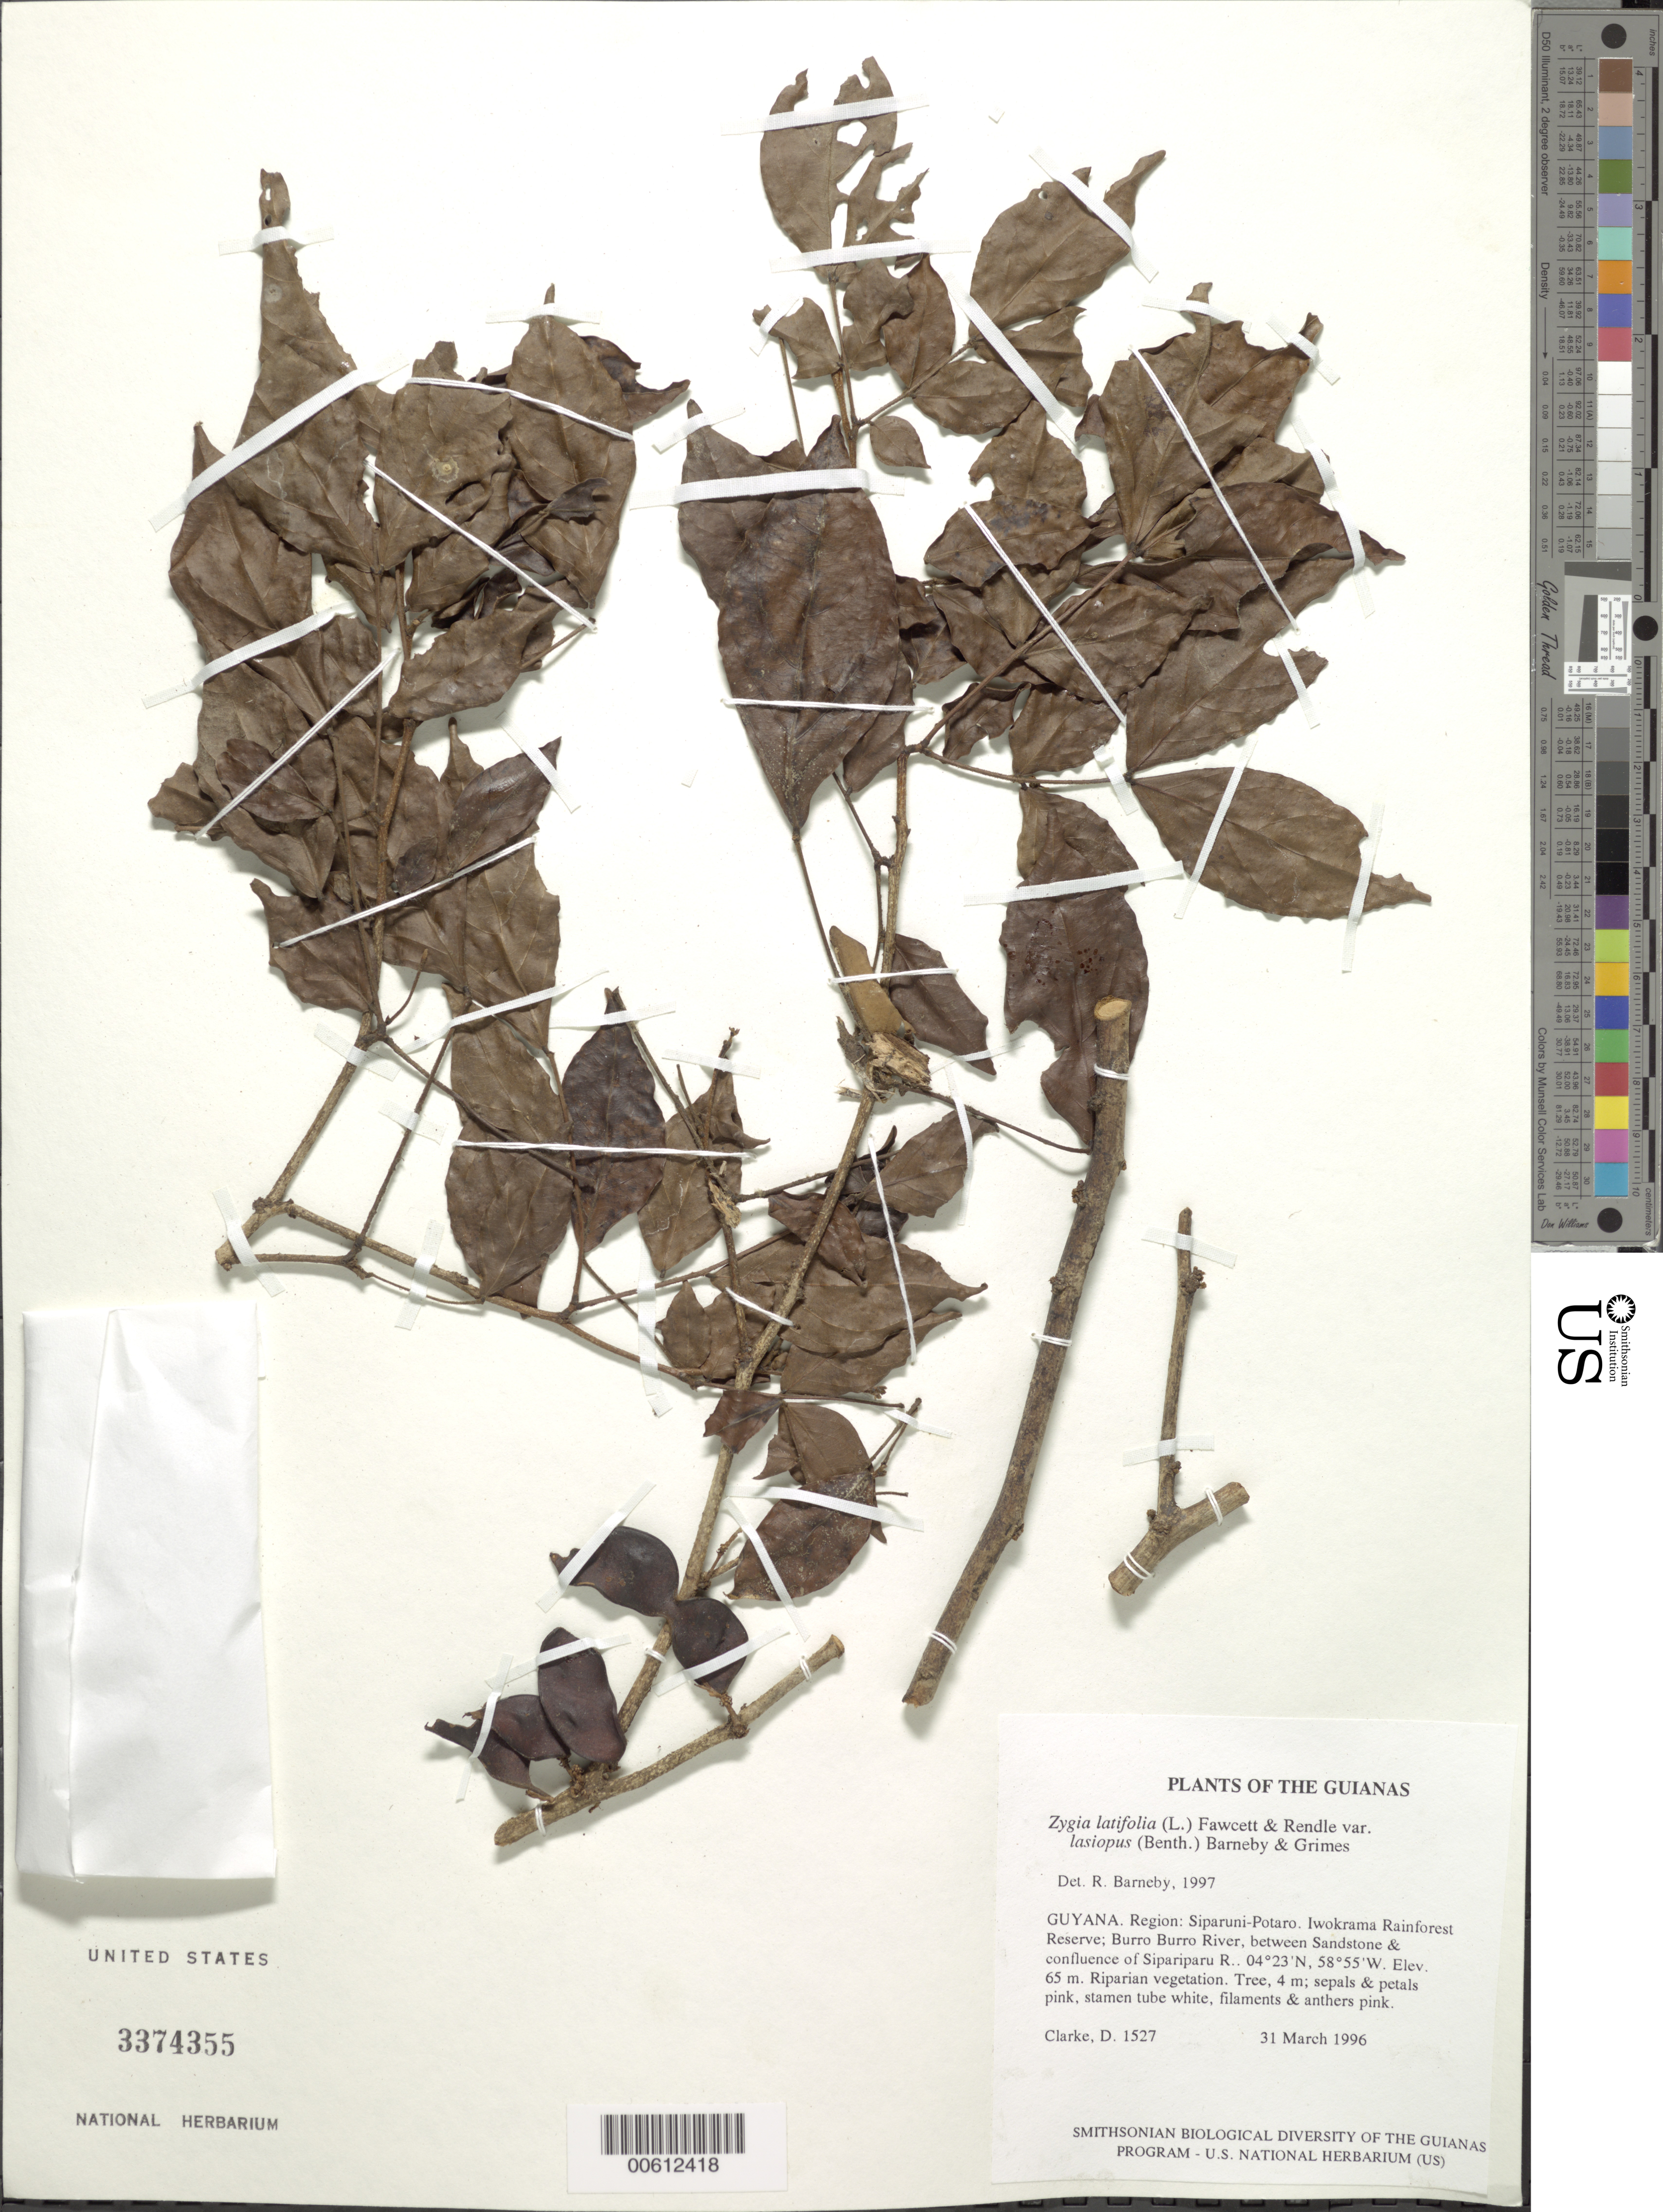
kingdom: Plantae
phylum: Tracheophyta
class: Magnoliopsida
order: Fabales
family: Fabaceae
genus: Zygia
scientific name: Zygia latifolia var. lasiopus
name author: (Benth.) Barneby & J.W. Grimes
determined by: Barneby, Rupert C., (NY)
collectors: H. D. Clarke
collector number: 1527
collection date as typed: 31 March 1996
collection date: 1996-03-31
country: Guyana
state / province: Potaro-Siparuni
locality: Iwokrama Rainforest Reserve; Burro Burro River, between Sandstone & confluence of Sipariparu R.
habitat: Riparian vegetation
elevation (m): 65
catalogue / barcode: US 3374355